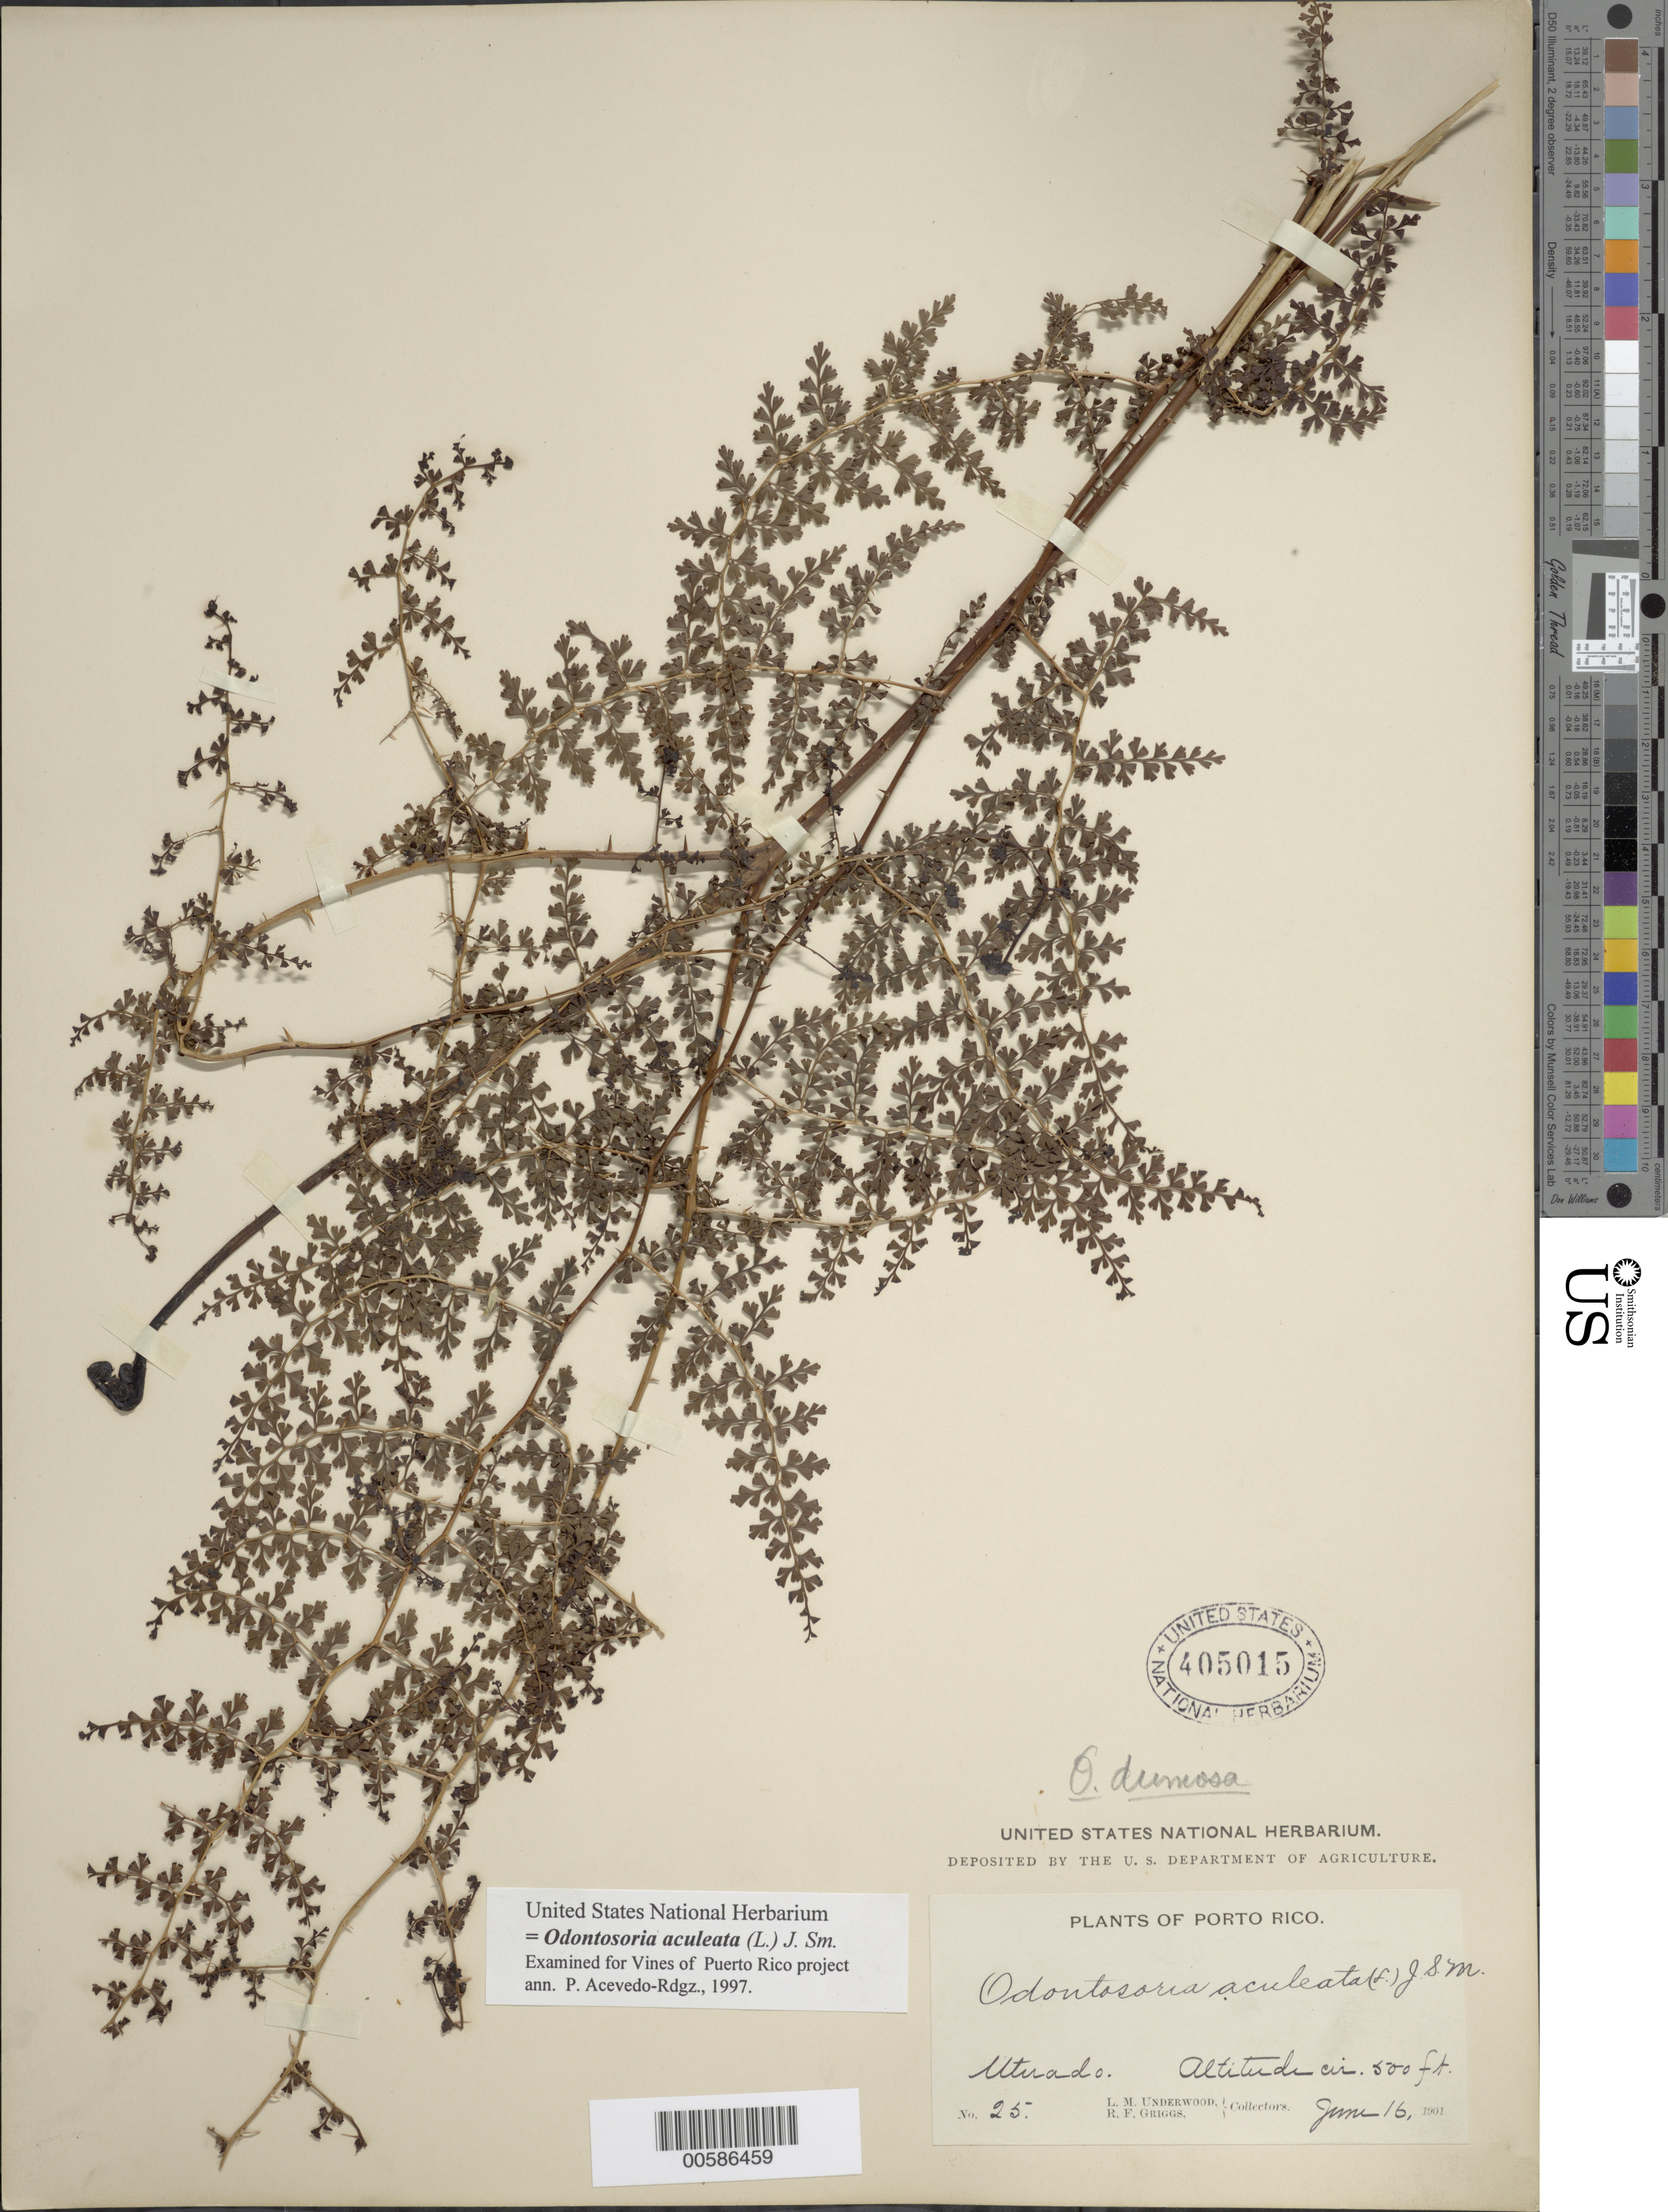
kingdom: Plantae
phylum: Tracheophyta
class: Polypodiopsida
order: Polypodiales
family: Lindsaeaceae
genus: Odontosoria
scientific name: Odontosoria aculeata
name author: (L.) J. Sm.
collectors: L. M. Underwood & R. F. Griggs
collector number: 25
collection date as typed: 16 Jun 1901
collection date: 1901-06-16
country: Puerto Rico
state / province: Utuado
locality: Utuado.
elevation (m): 152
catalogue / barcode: US 405015